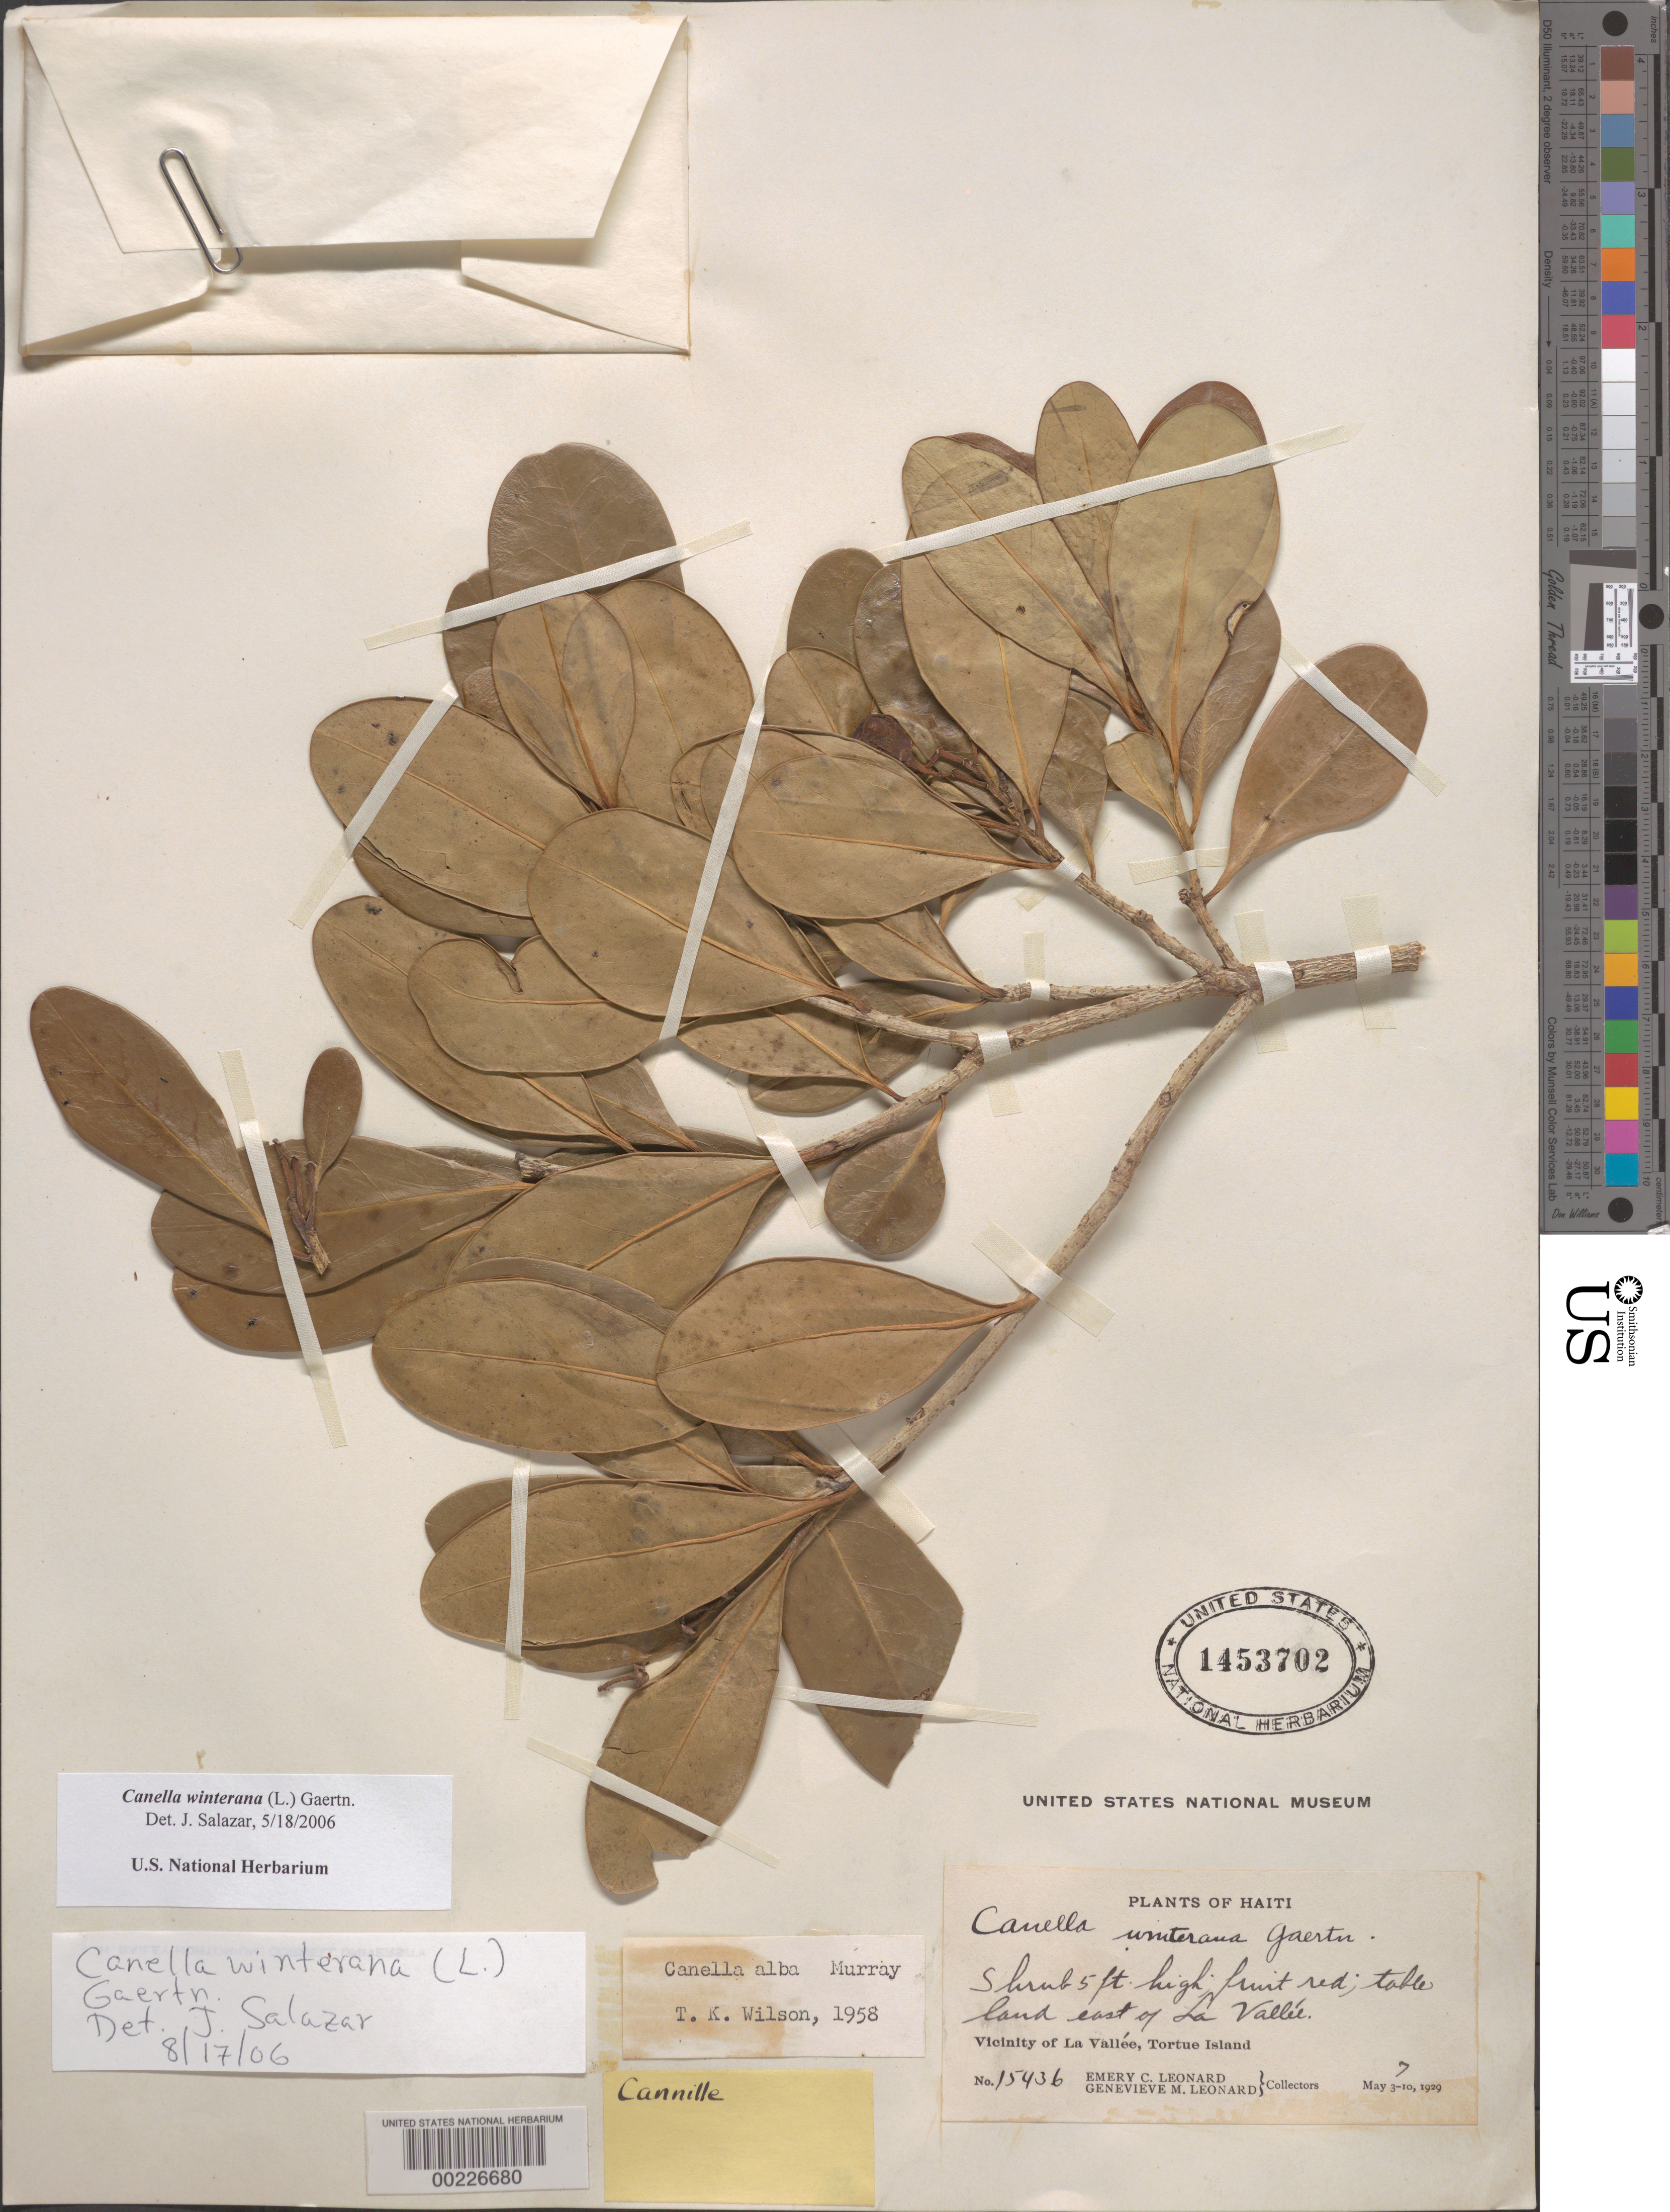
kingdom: Plantae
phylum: Tracheophyta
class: Magnoliopsida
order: Canellales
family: Canellaceae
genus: Canella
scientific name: Canella winterana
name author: (L.) Gaertn.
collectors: E. C. Leonard & G. M. Leonard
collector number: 15436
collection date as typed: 07 May 1929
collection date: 1929-05-07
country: Haiti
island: Hispaniola Island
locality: Land e of la vallee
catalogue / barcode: US 1453702